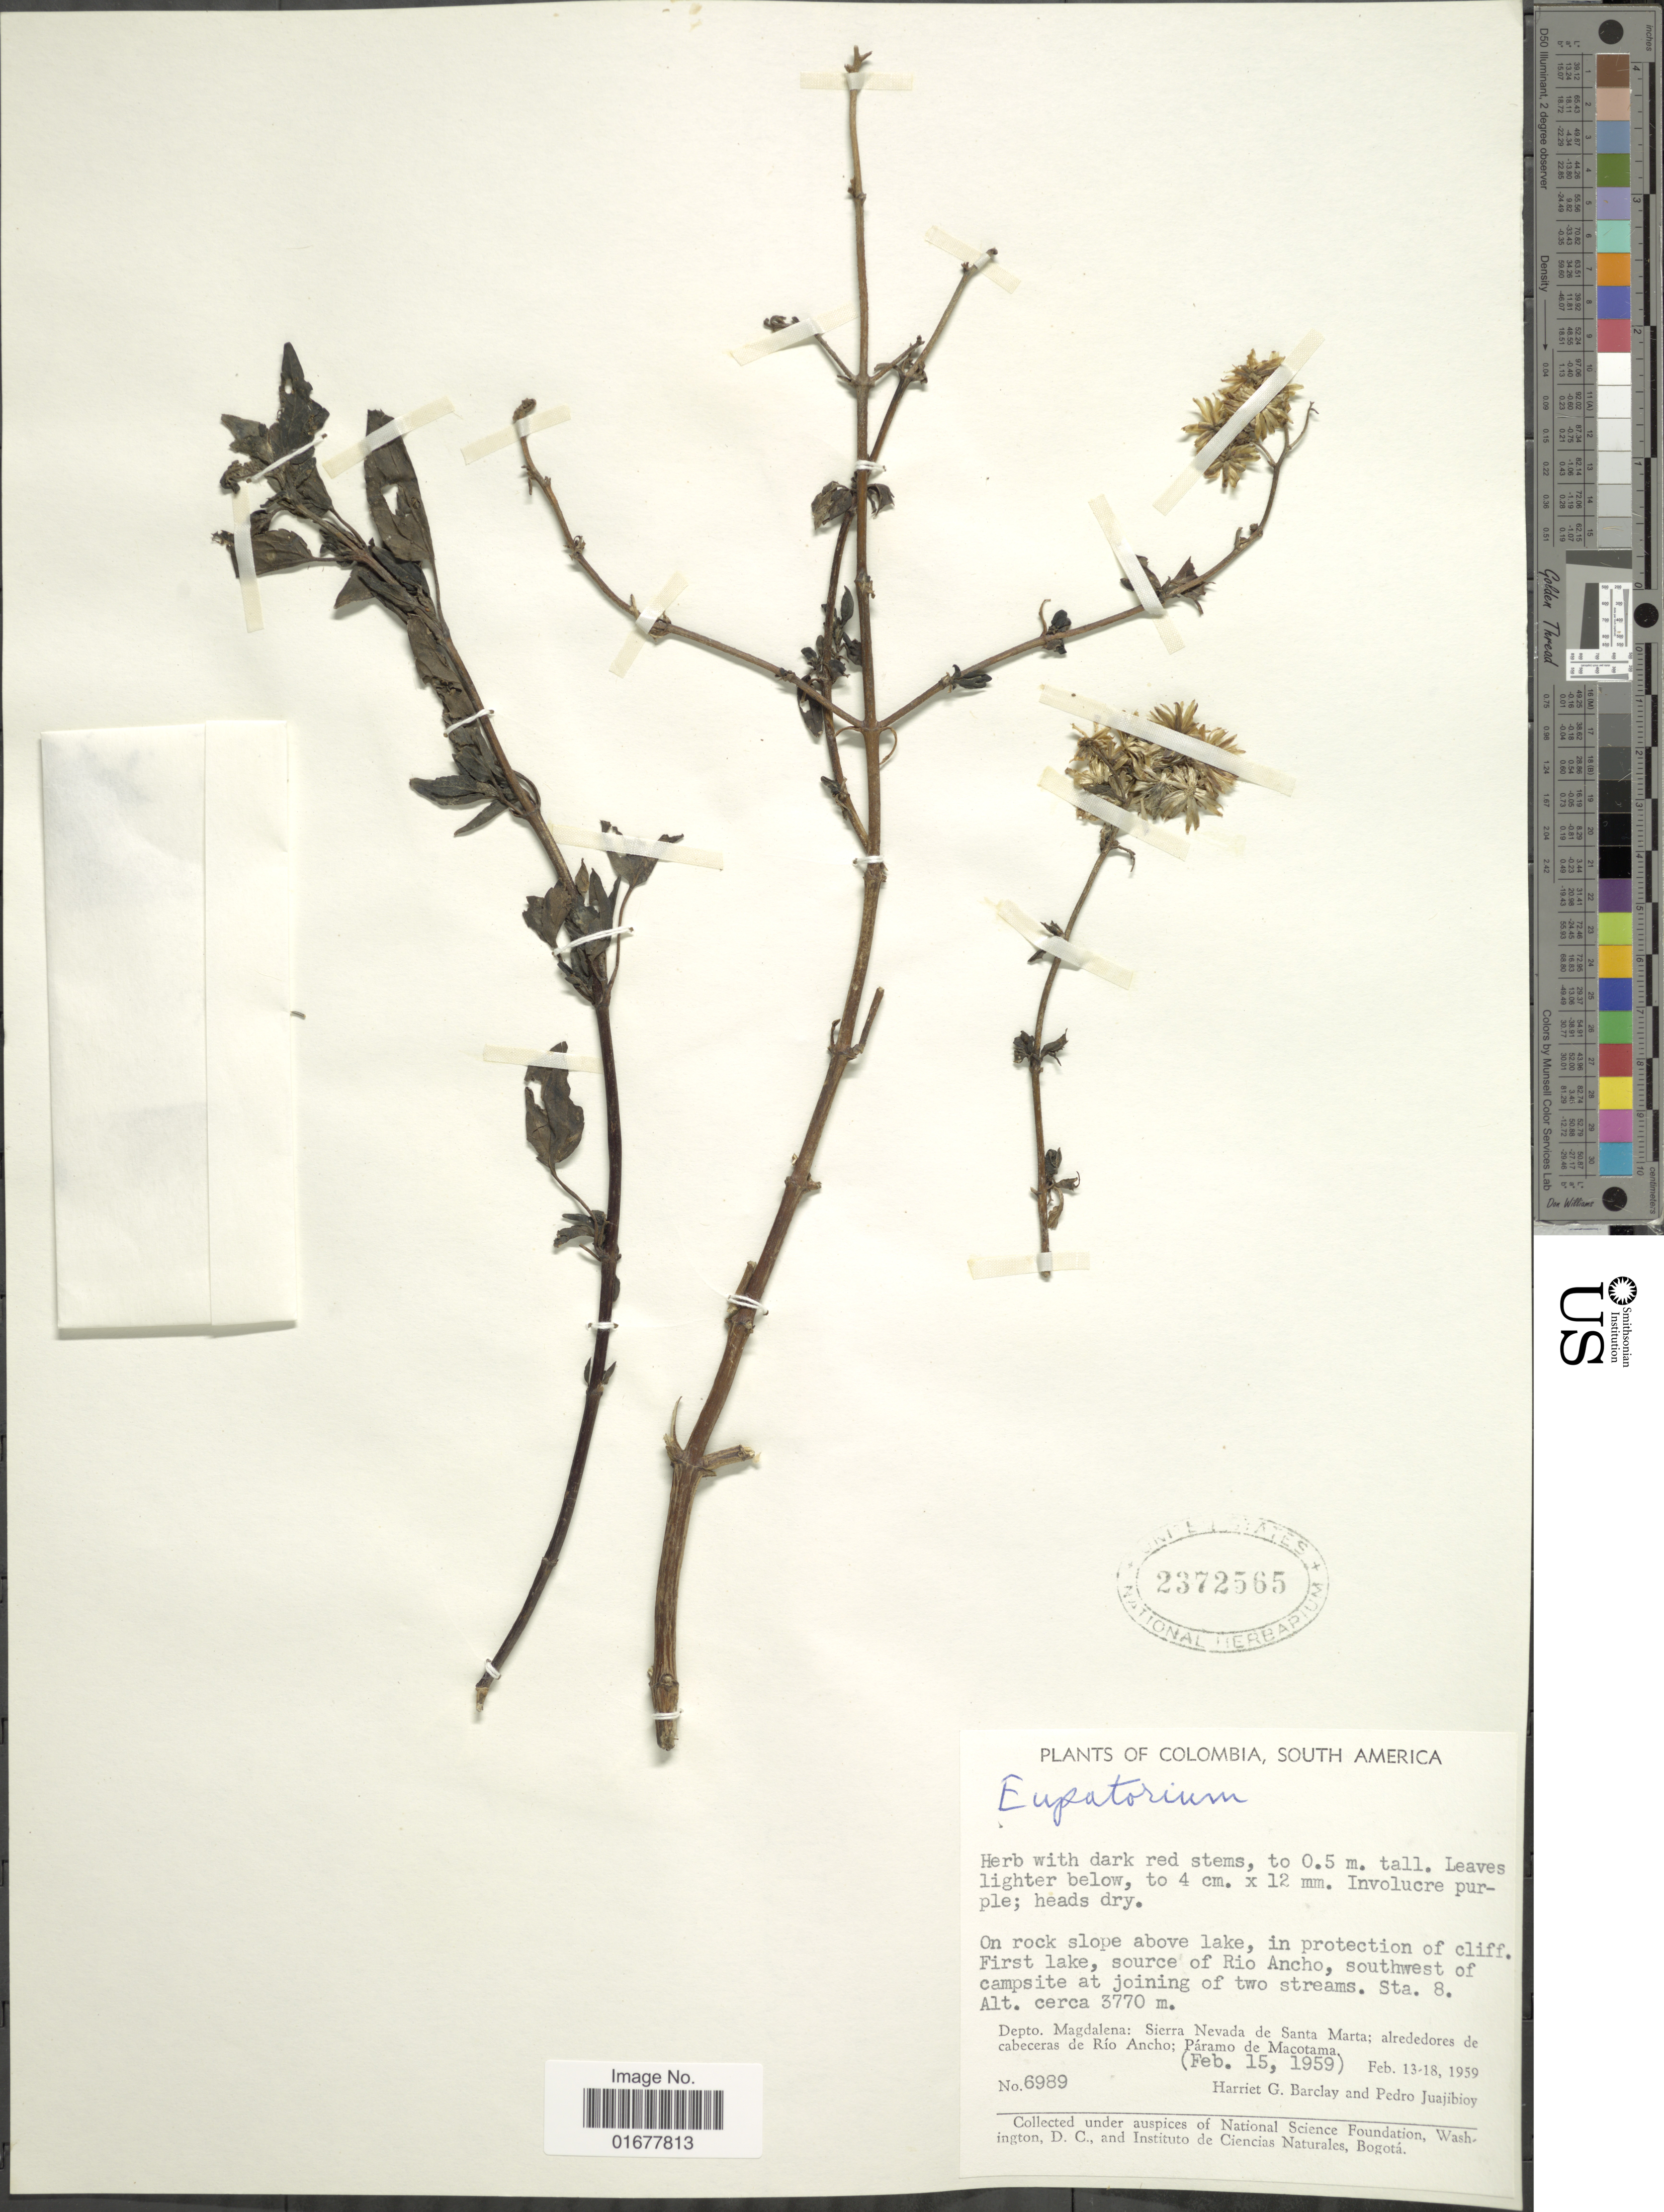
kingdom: Plantae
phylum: Tracheophyta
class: Magnoliopsida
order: Asterales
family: Asteraceae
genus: Ageratina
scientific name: Ageratina sp.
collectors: H. G. Barclay & P. Juajibioy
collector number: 5989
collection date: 1959-02-15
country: Colombia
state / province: Magdalena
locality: Sierra Nevada de Santa Marta, alrededores de cabeceras de Rio Ancho; Paramo de Macotama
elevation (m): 3770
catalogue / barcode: US 2372565